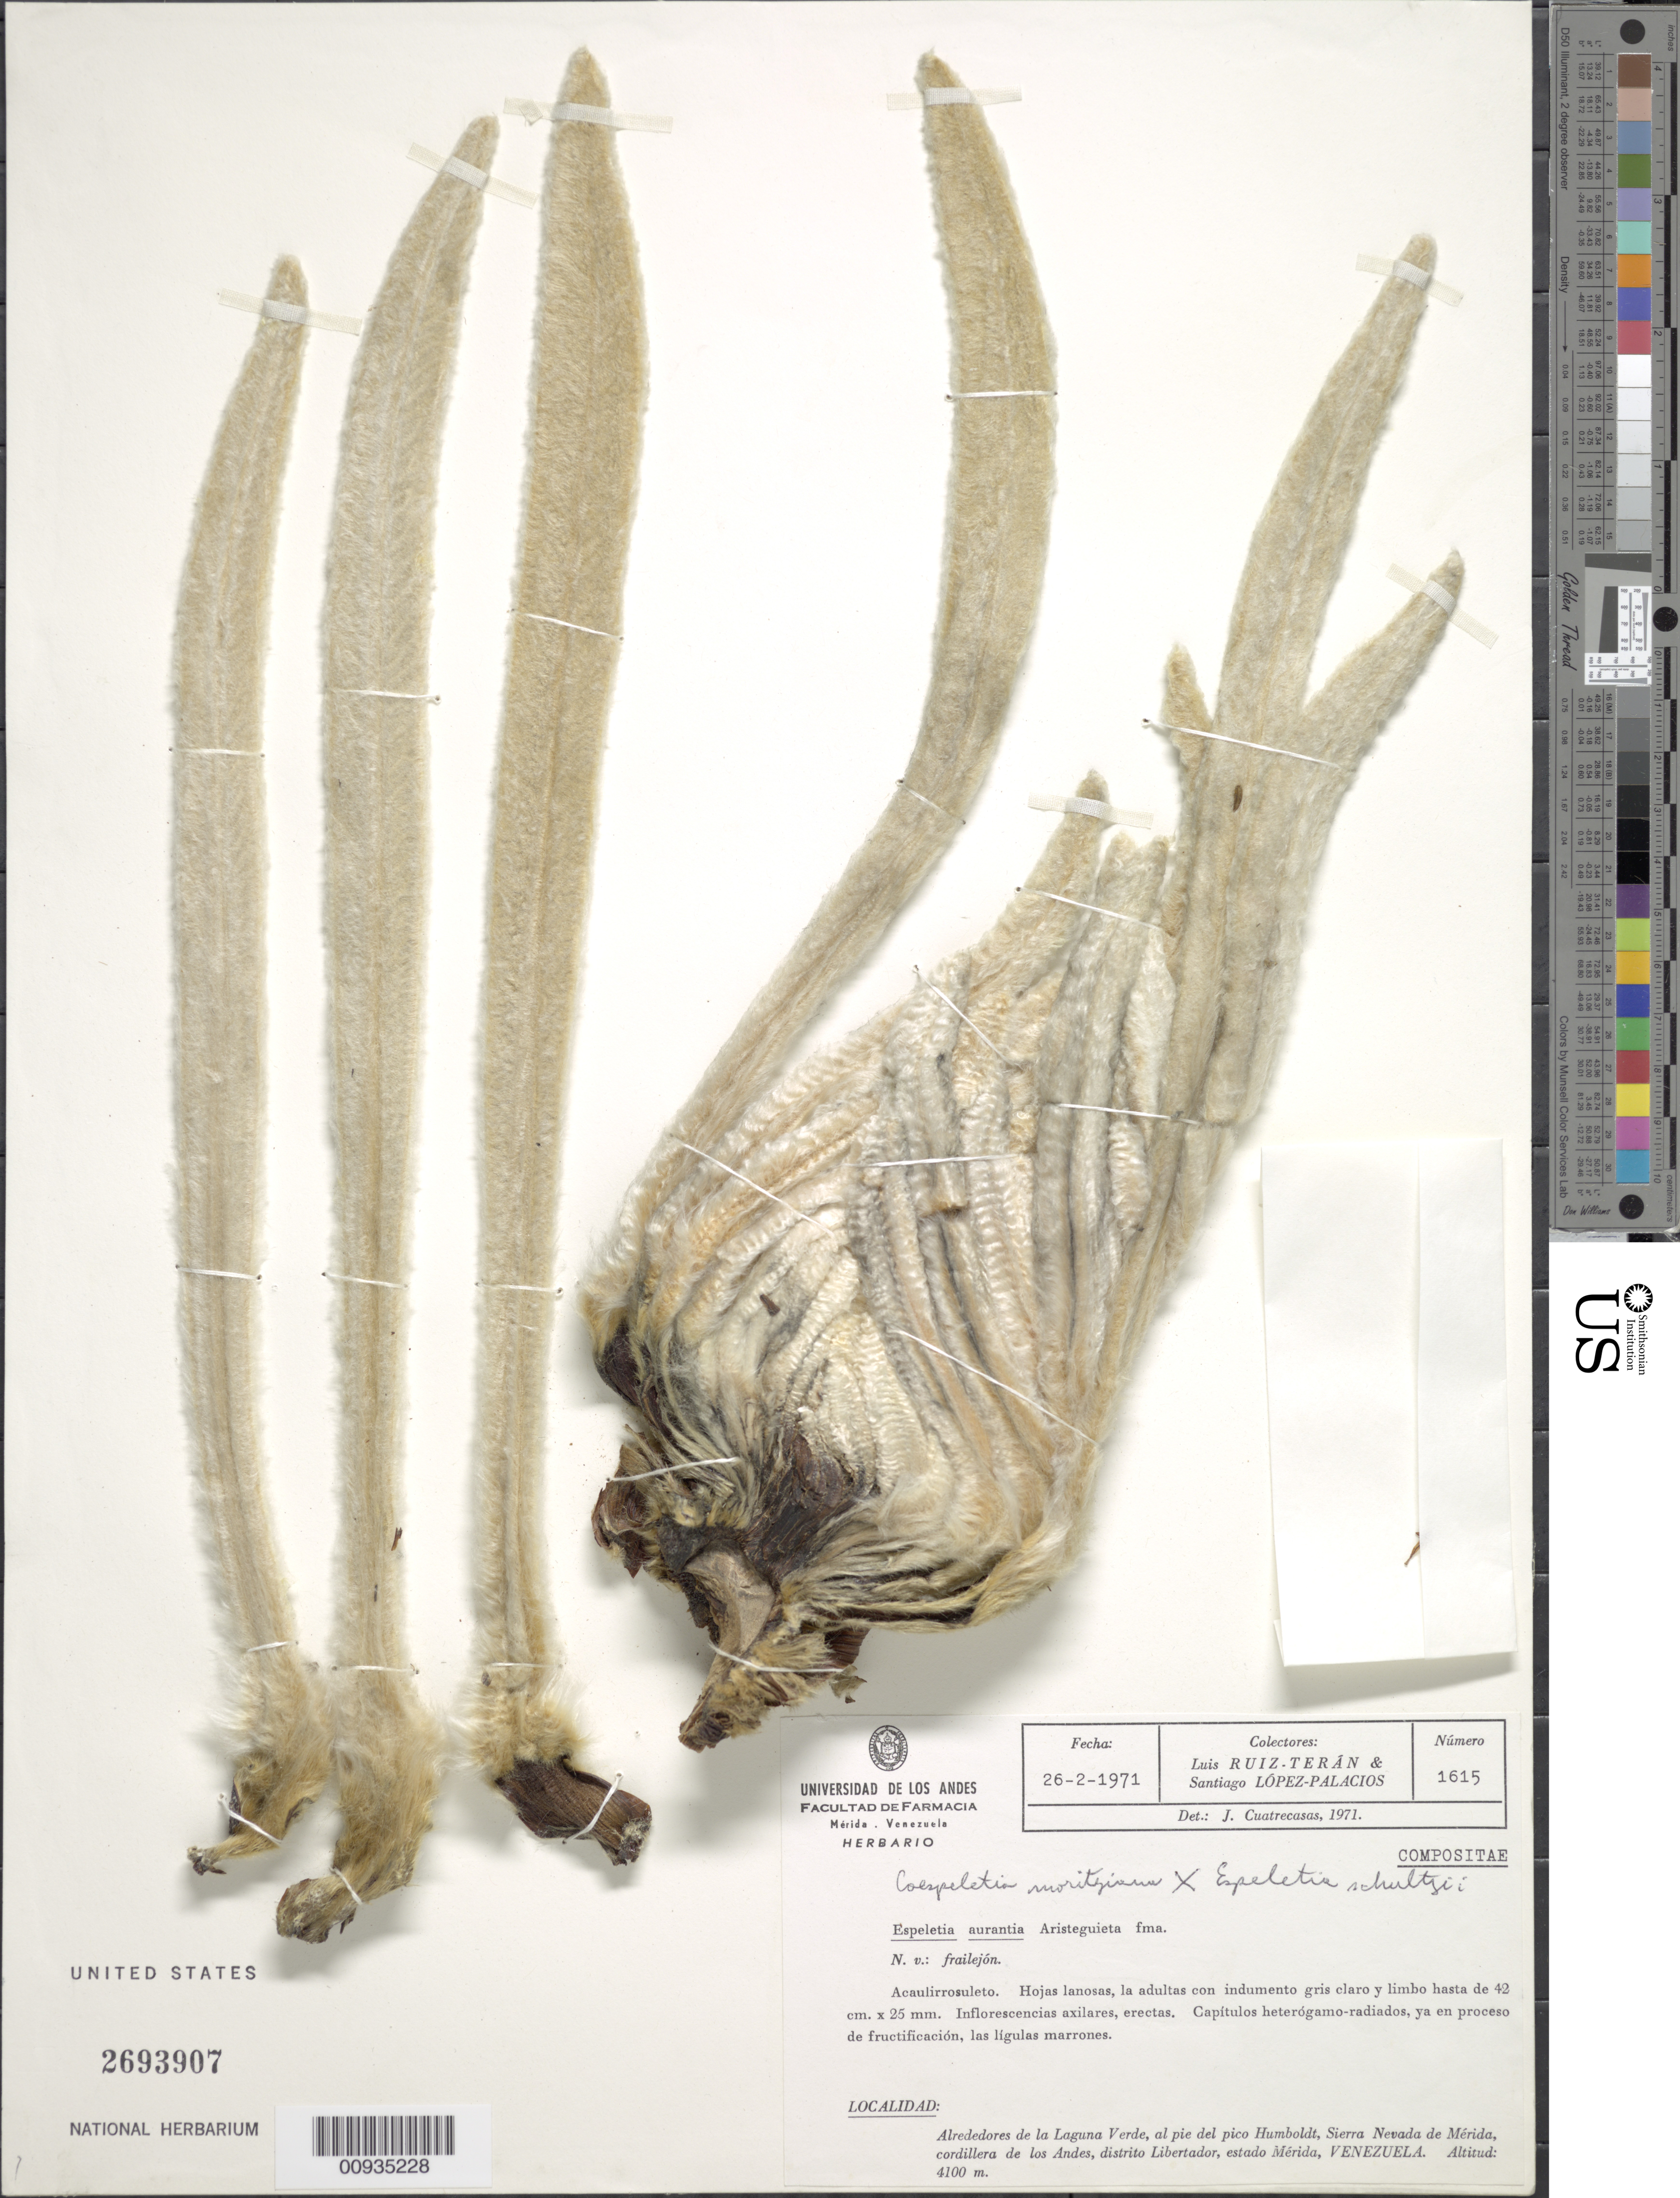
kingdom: Plantae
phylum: Tracheophyta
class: Magnoliopsida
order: Asterales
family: Asteraceae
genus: Coespeletia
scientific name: Coespeletia x aurantia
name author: Aristeg.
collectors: L. Teran & S. López-Palacios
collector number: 1615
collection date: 1971-02-26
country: Venezuela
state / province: Mérida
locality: Alrededores de la Laguna Verde, al pie del pico Humboldt, Sierra Nevada de Merida, cordillera de los Andes, distrito Libertador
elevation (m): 4100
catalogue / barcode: US 2693907